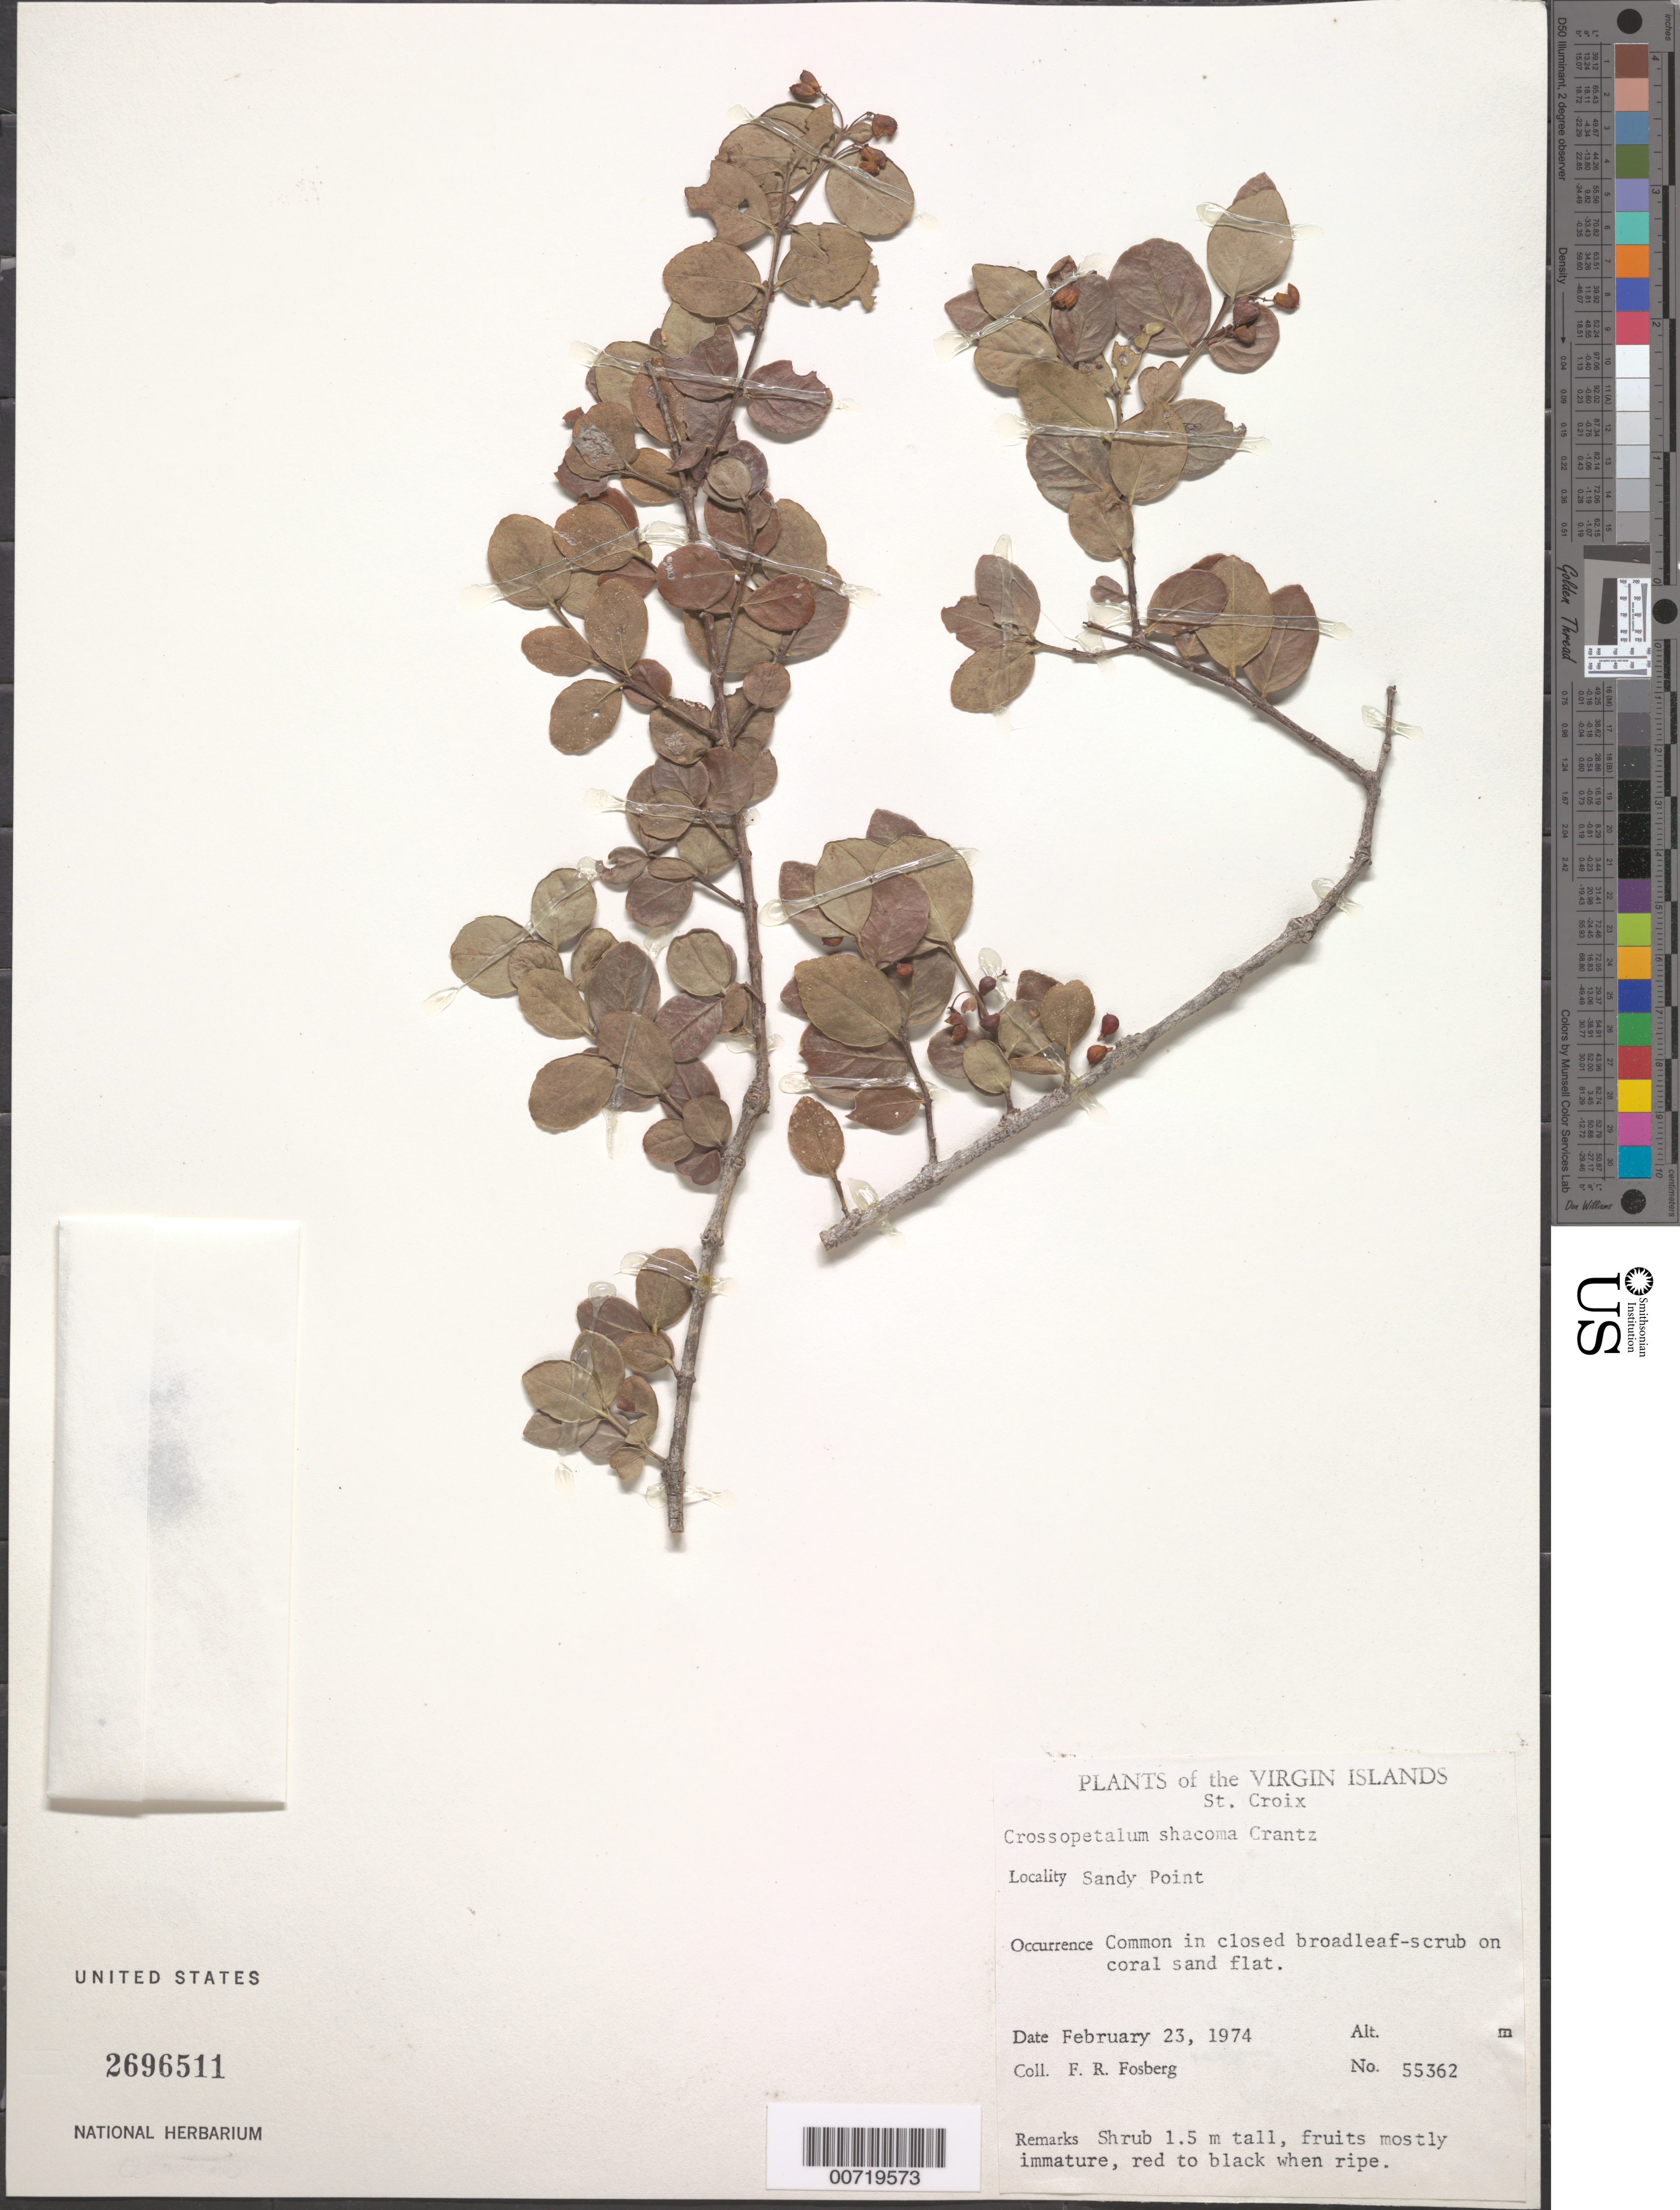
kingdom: Plantae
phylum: Tracheophyta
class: Magnoliopsida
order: Celastrales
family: Celastraceae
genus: Crossopetalum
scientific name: Crossopetalum rhacoma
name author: Crantz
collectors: F. R. Fosberg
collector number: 55362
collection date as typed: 23 Feb 1974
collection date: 1974-02-23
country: U.S. Virgin Islands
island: St. Croix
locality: Sandy Point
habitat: Closed broad leaf-scrub on coral sand flat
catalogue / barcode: US 2696511